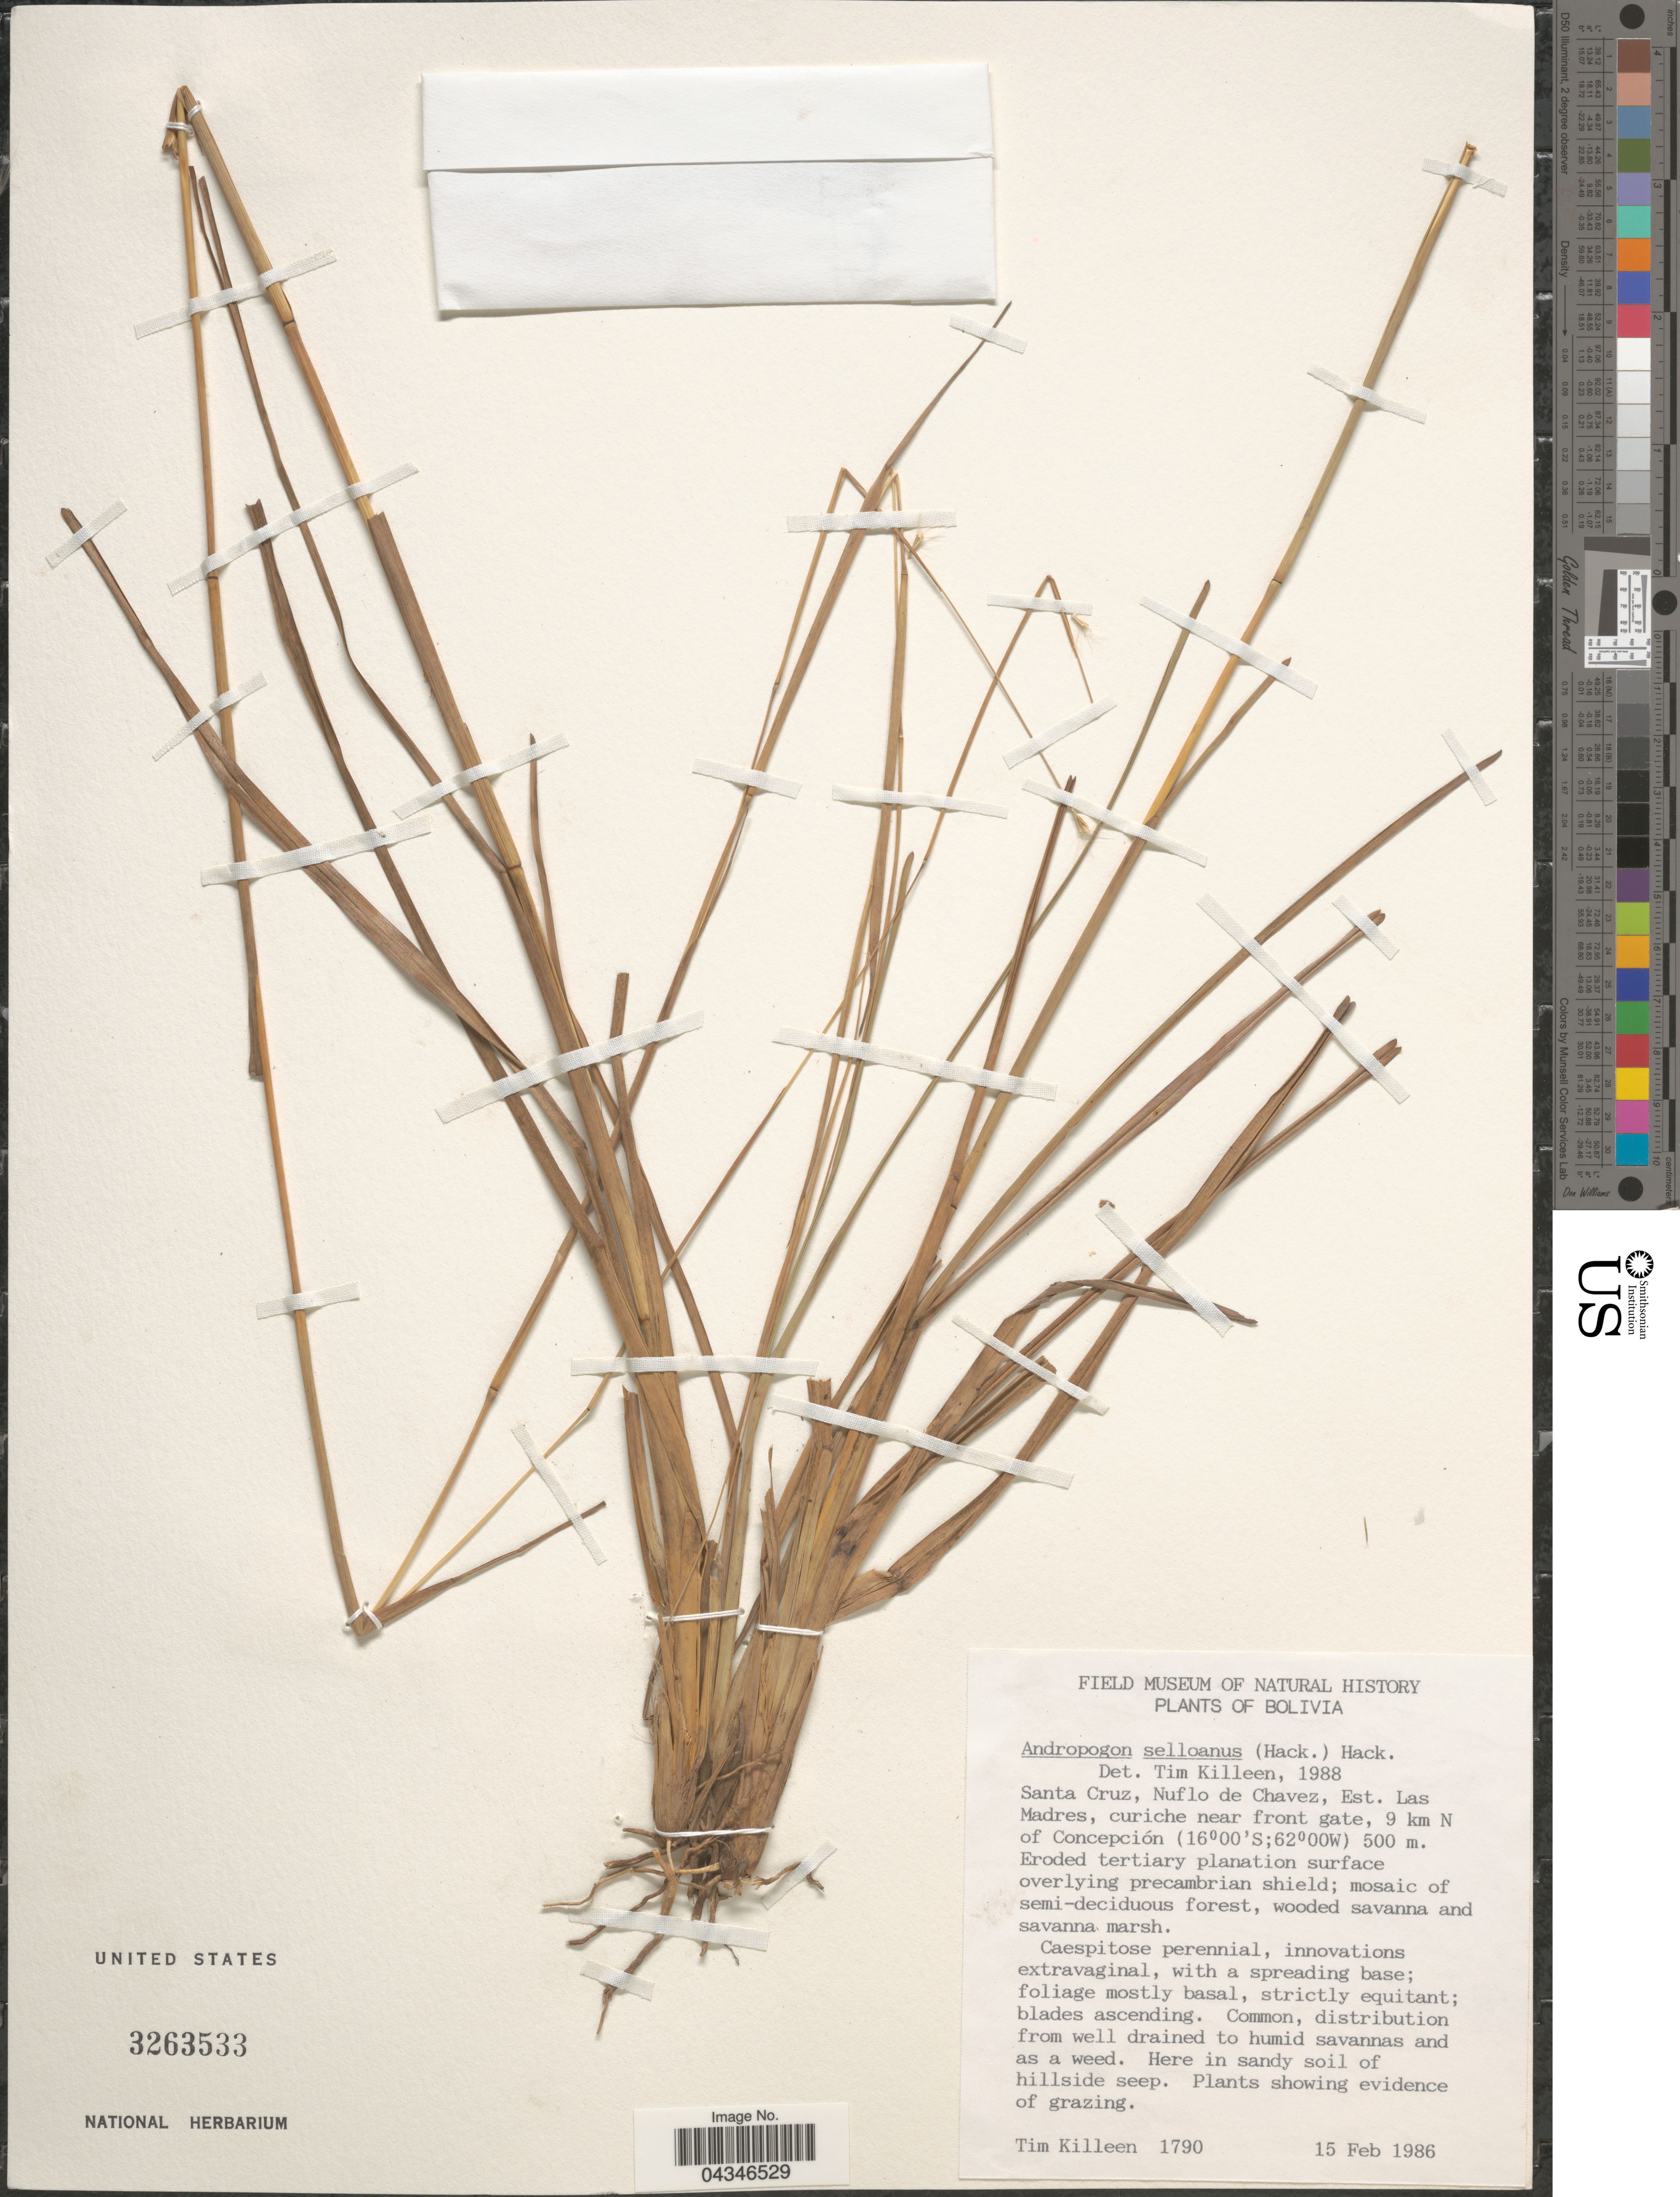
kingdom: Plantae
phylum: Tracheophyta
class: Liliopsida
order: Poales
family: Poaceae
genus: Andropogon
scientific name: Andropogon selloanus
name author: (Hack.) Hack.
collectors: T. J. Killeen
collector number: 1790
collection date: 1986-02-15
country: Bolivia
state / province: Santa Cruz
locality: Nuflo de Chavez, Est. Las Madres, curiche near front gate, 9 km N of concepción.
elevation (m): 500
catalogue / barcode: US 3263533